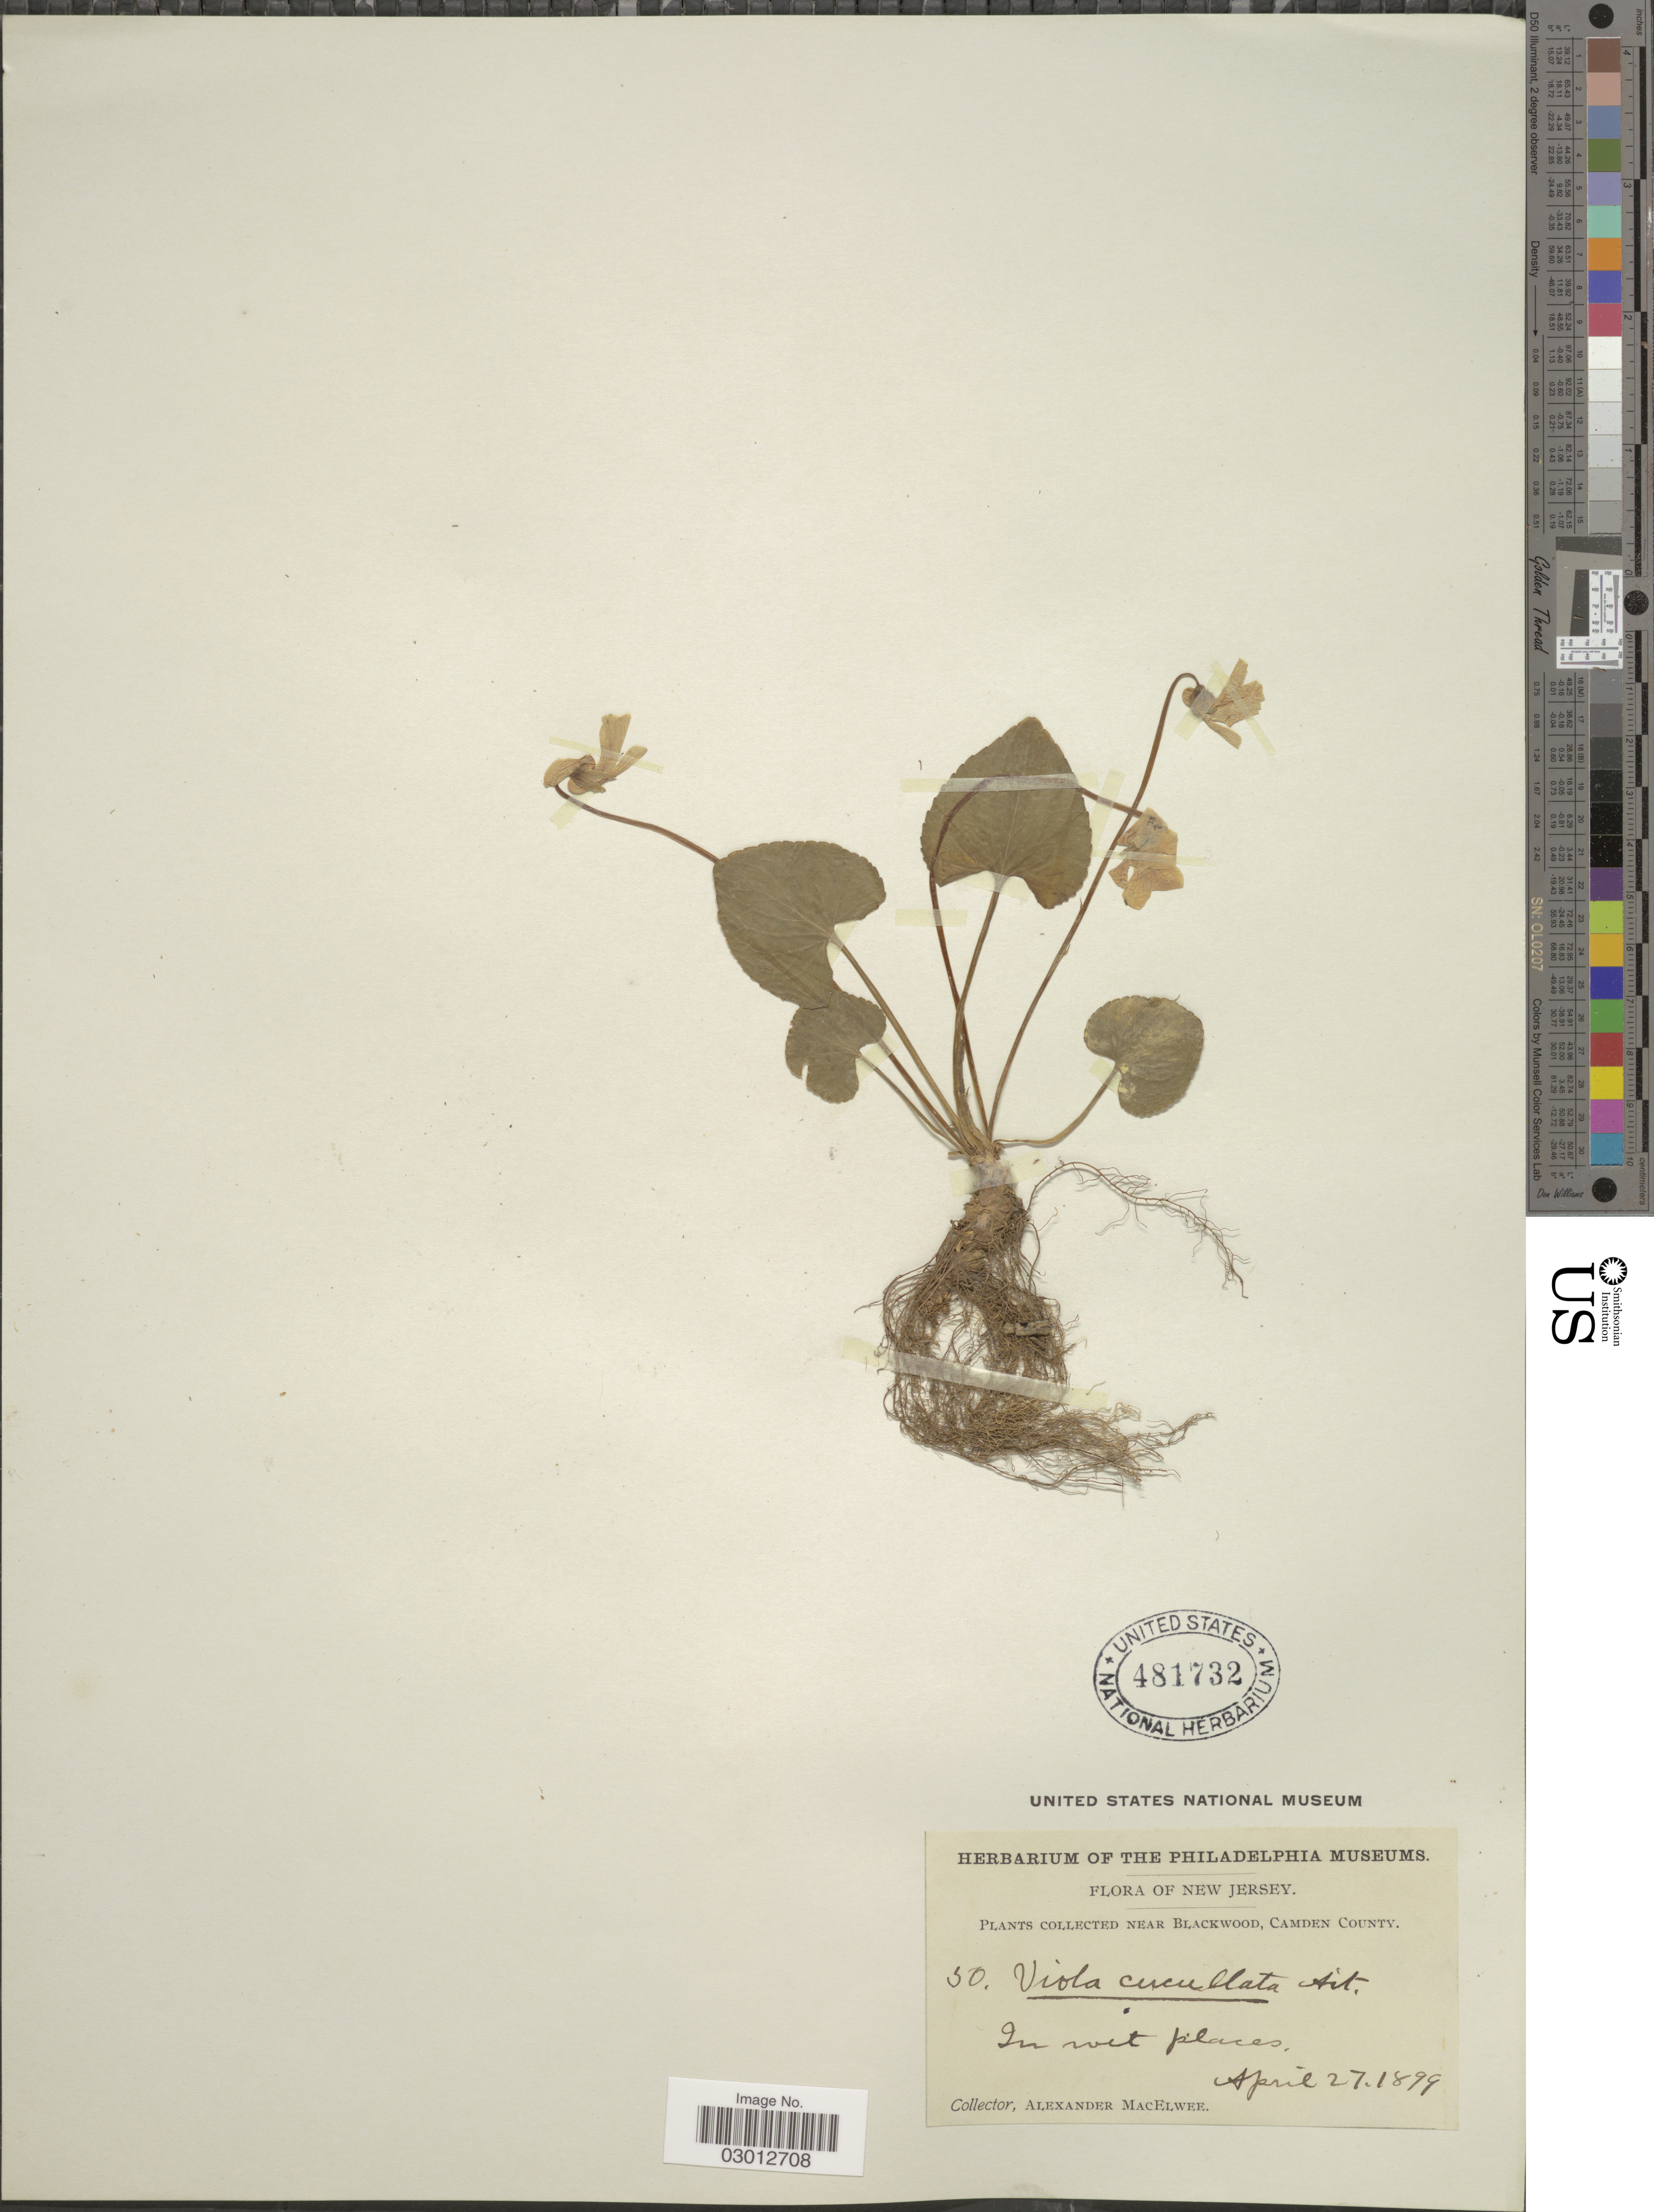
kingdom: Plantae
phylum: Tracheophyta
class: Magnoliopsida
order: Malpighiales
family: Violaceae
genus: Viola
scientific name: Viola papilionacea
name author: Pursh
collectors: A. MacElwee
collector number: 50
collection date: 1899-04-27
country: United States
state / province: New Jersey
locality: Near Blackwood, Camden County.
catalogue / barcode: US 481732